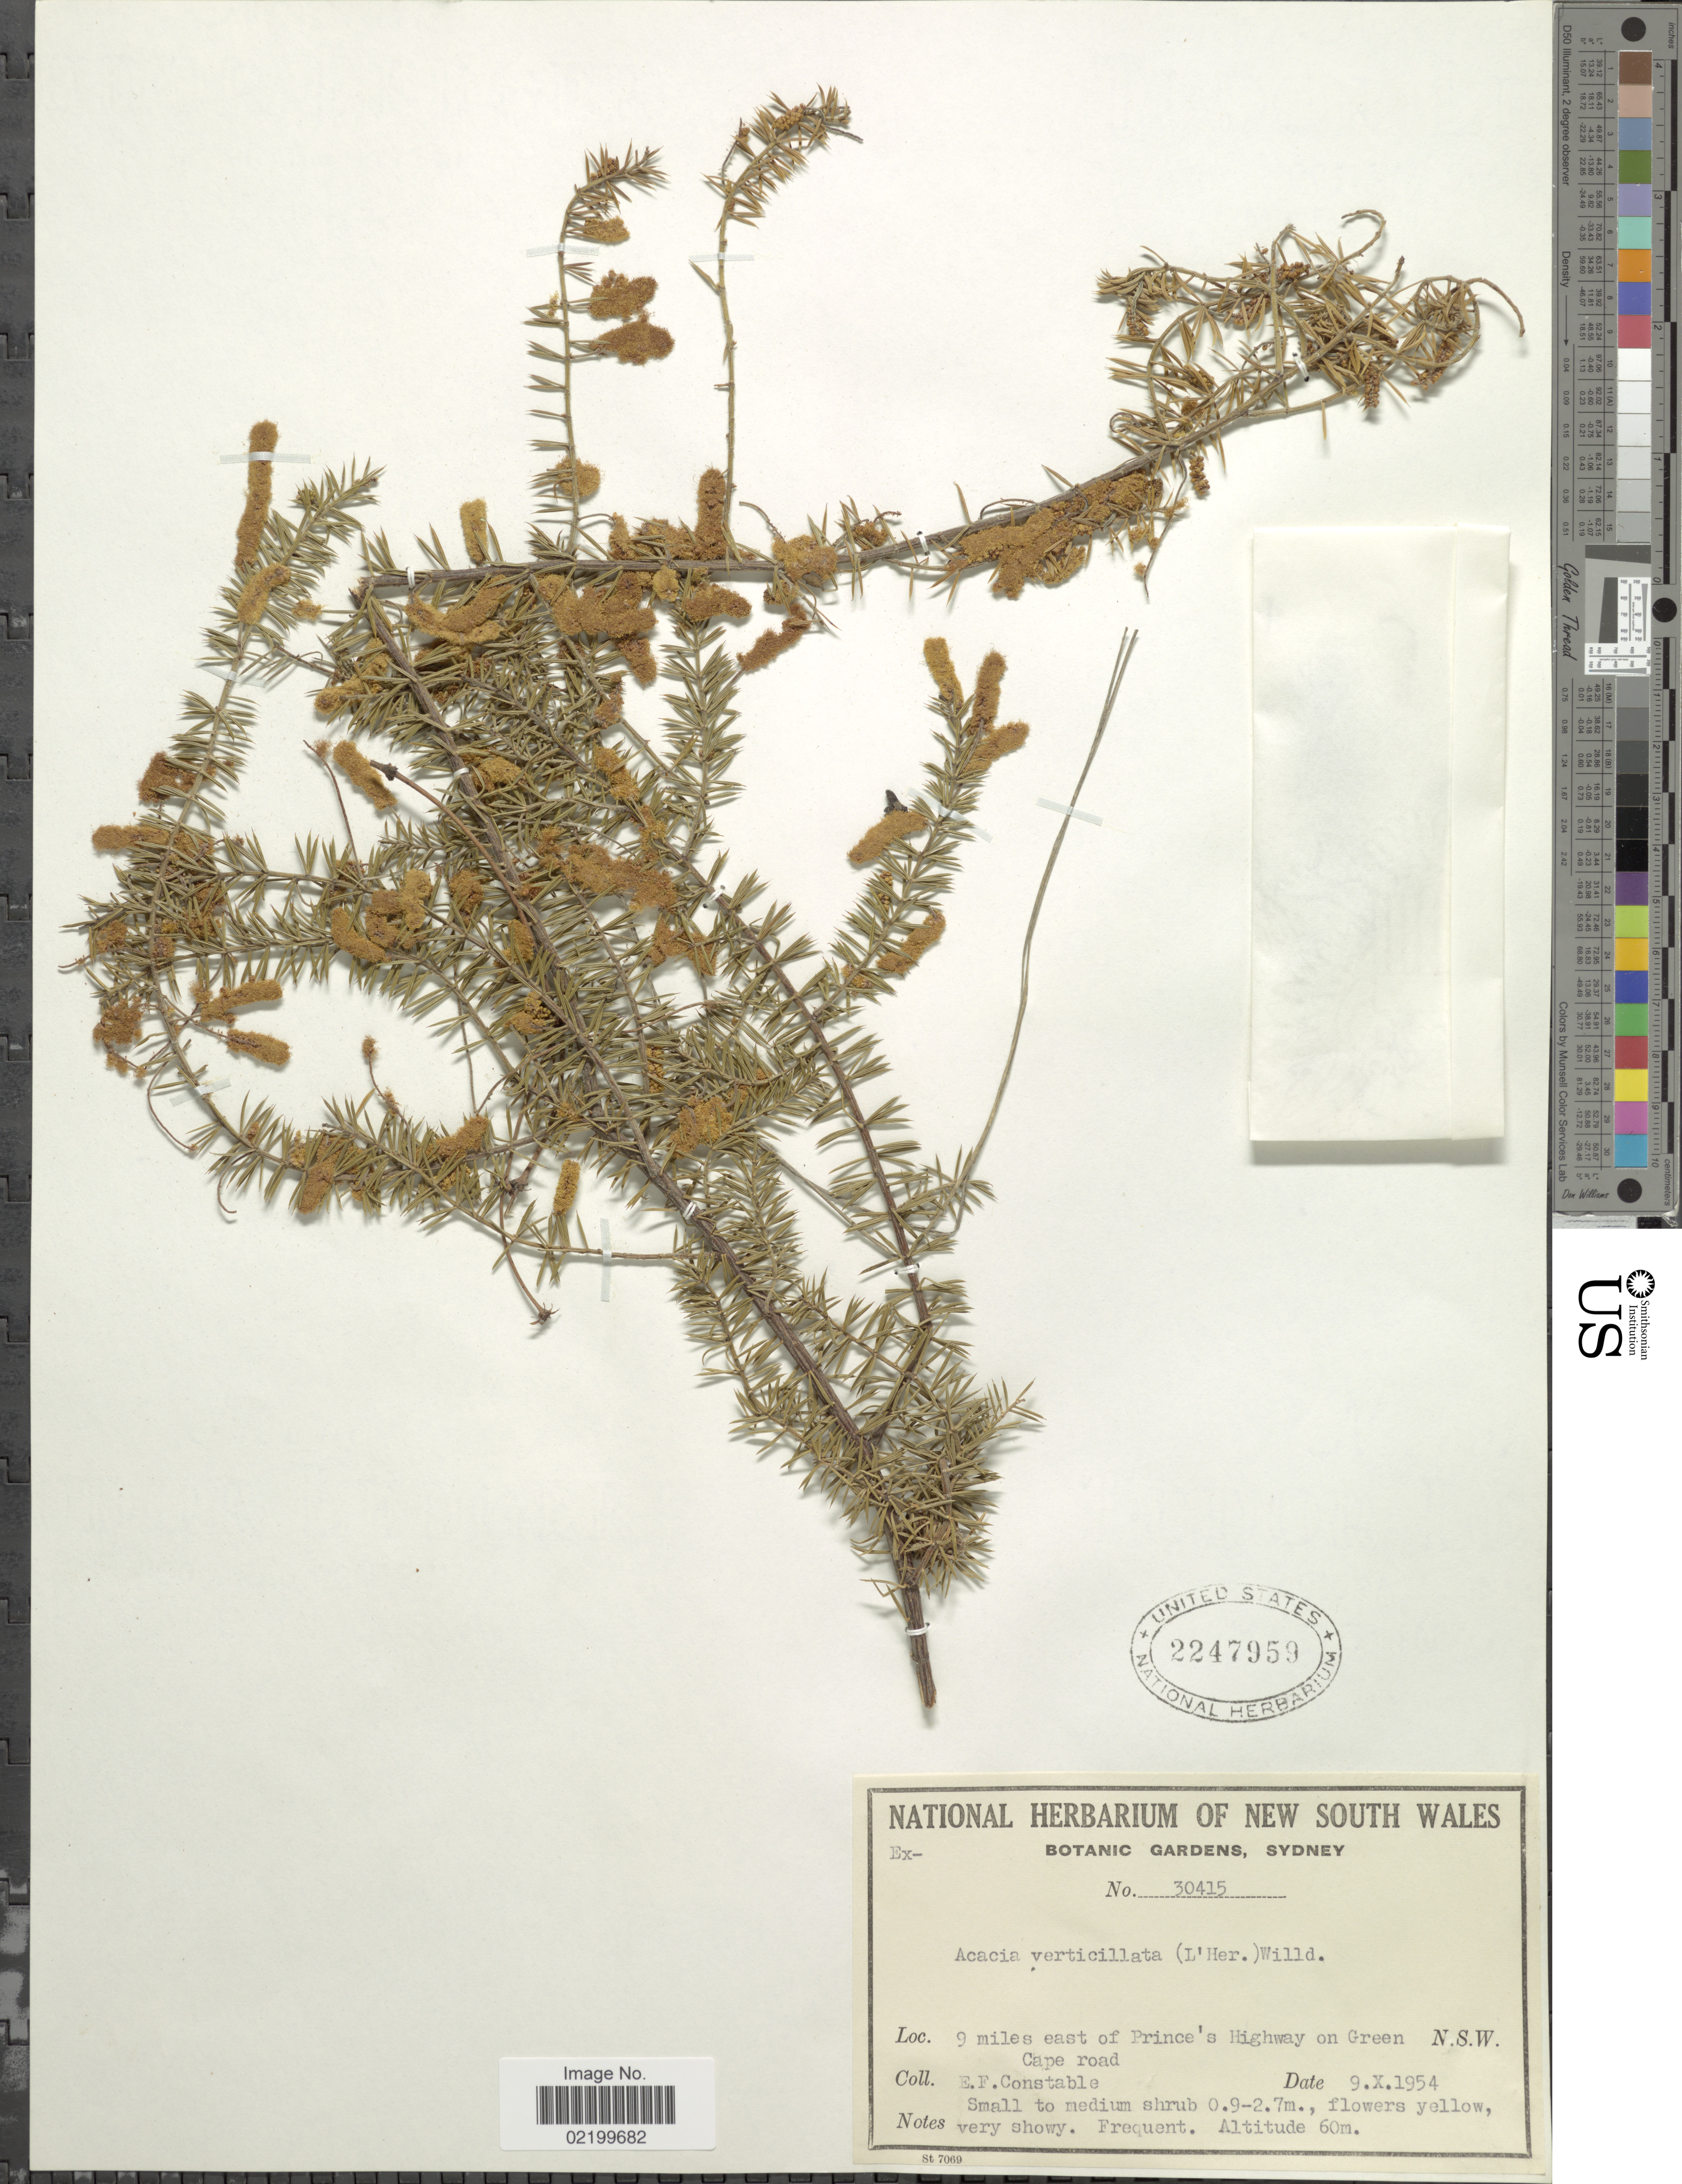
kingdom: Plantae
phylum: Tracheophyta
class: Magnoliopsida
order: Fabales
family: Fabaceae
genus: Acacia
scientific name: Acacia verticillata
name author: (L'Hér.) Willd.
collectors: E. F. Constable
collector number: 30415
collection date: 1954-10-09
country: Australia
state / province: New South Wales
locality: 9 miles east of Prince's Highway on Green Cape Road, N.S.W.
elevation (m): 60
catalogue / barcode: US 2247958